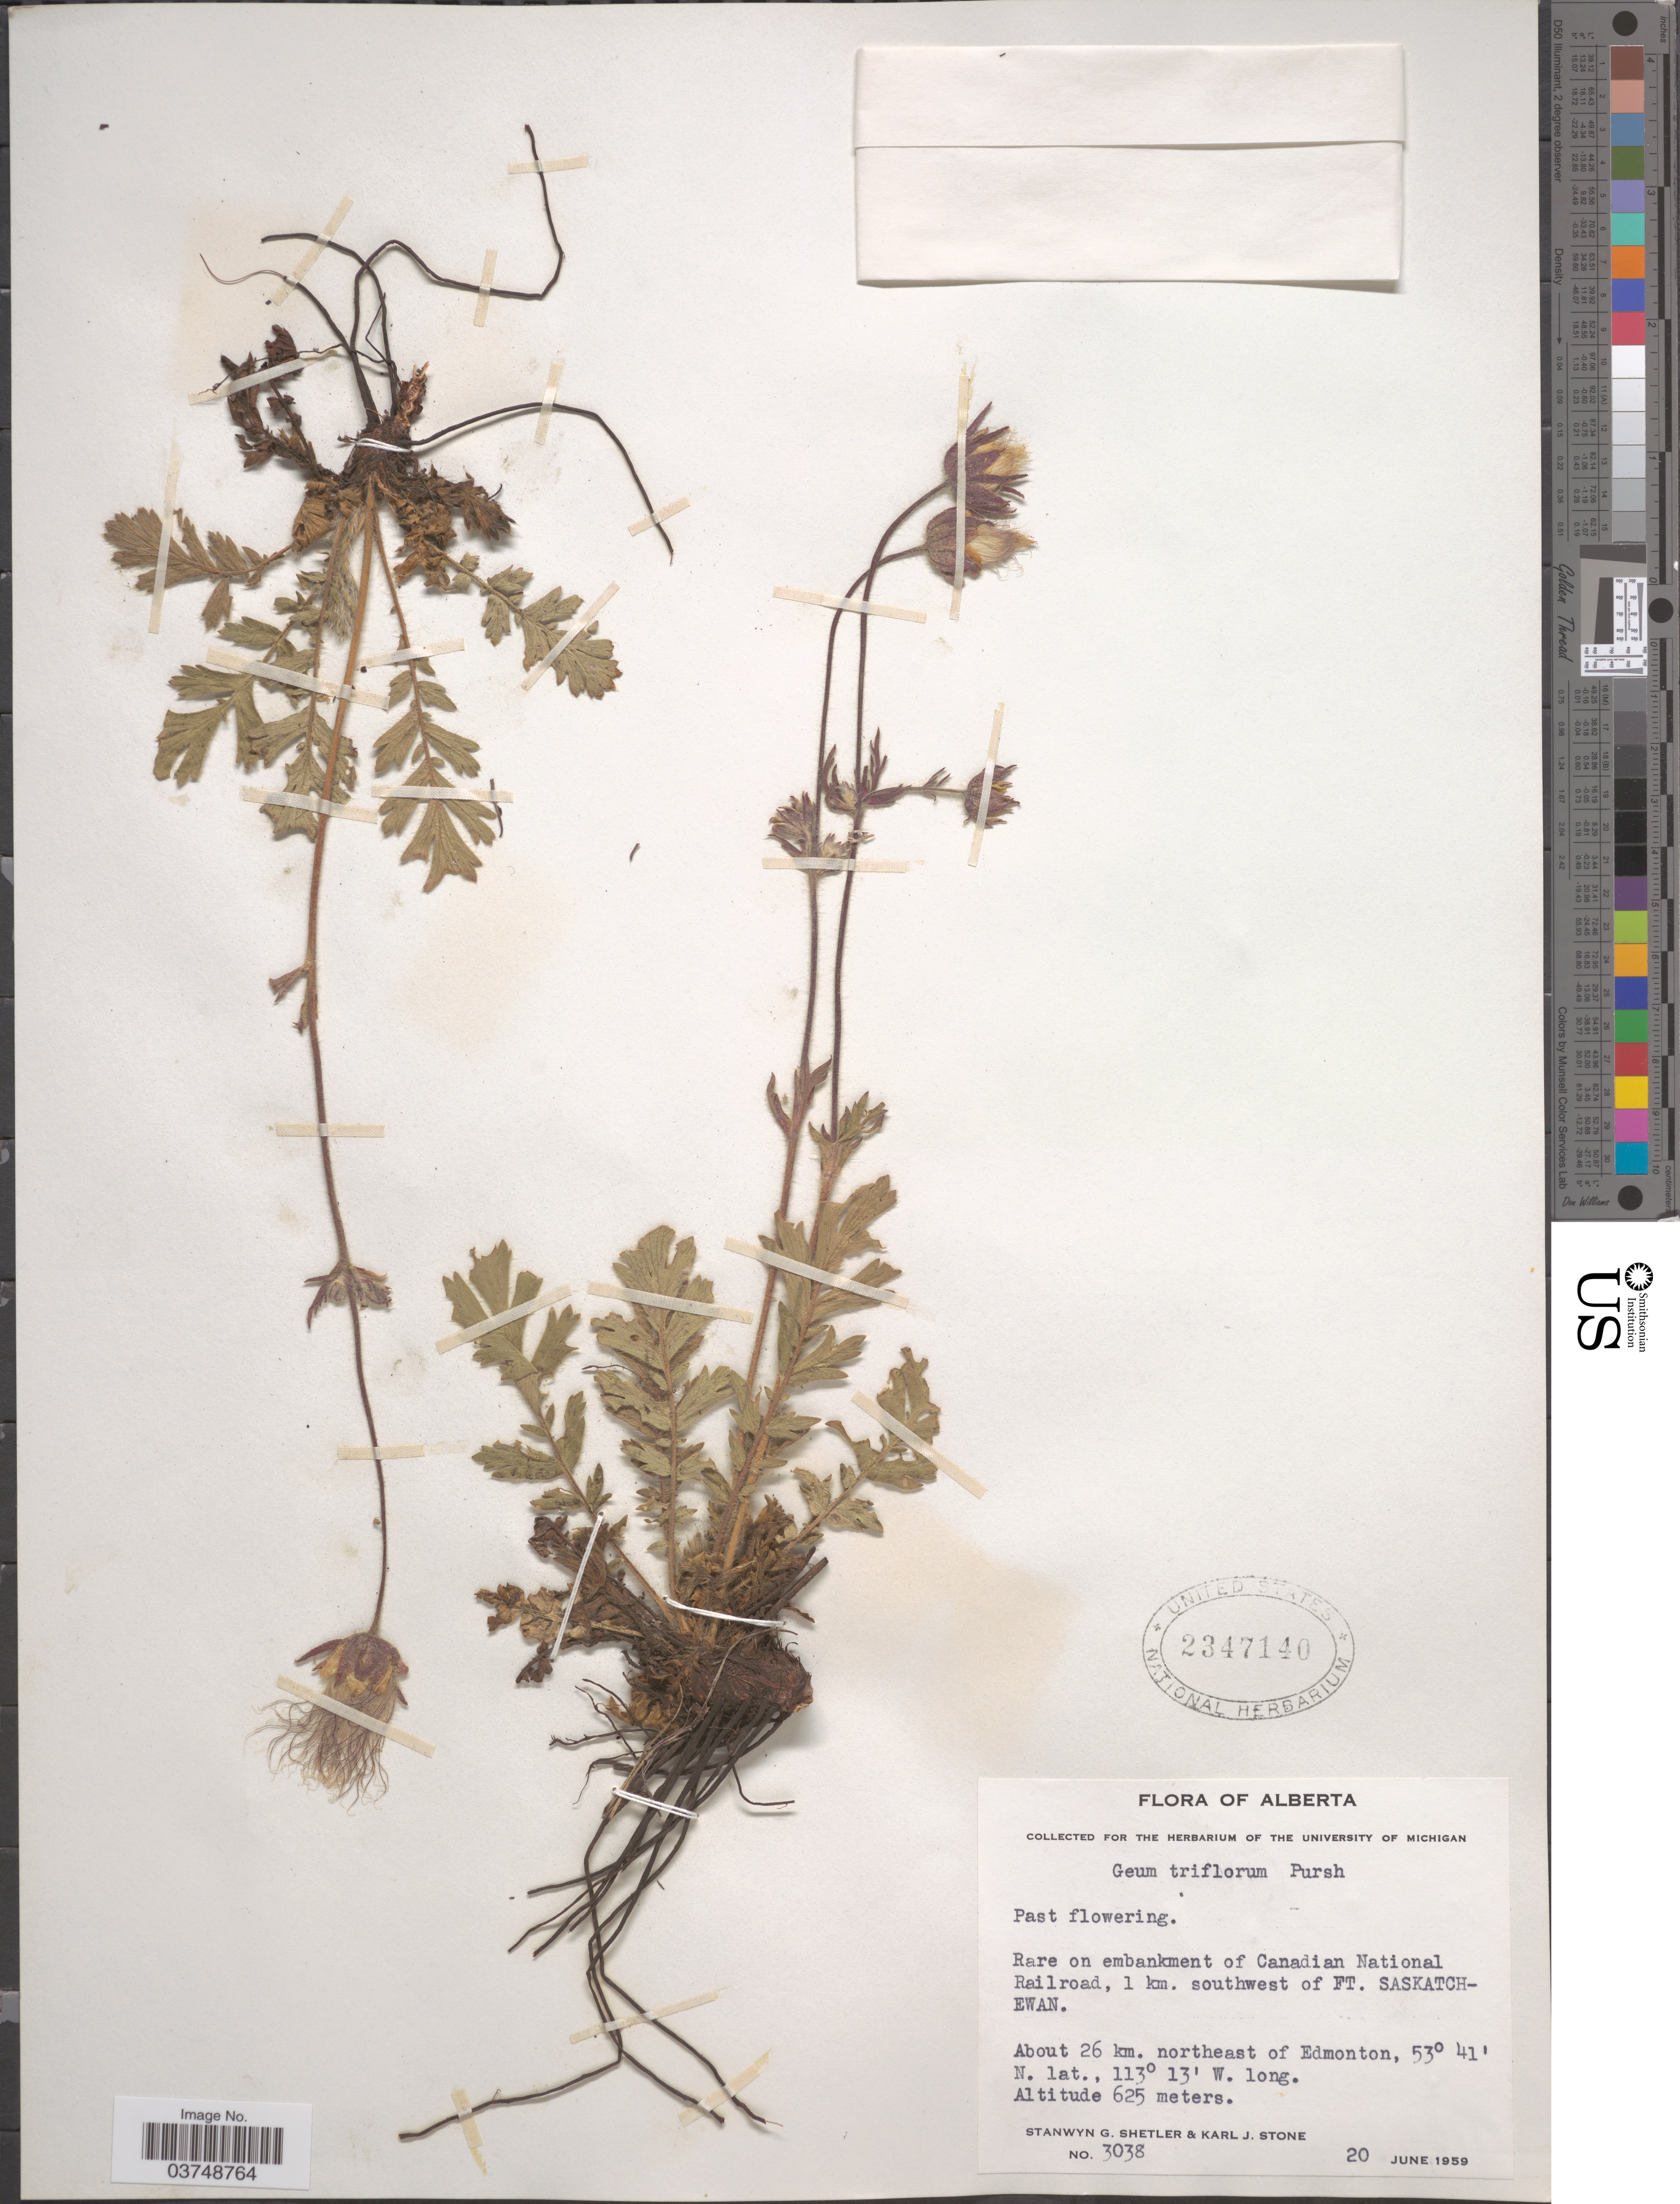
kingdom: Plantae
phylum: Tracheophyta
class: Magnoliopsida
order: Rosales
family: Rosaceae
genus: Geum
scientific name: Geum triflorum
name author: Pursh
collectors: S. Shetler & K. J. Stone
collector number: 3038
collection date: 1959-06-20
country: Canada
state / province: Alberta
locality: Rare on embankment of Canadian National Railroad, 1 km. southwest of FT. Saskatchewan. About 26 km. northeast of Edmonton.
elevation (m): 625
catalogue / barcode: US 2347140